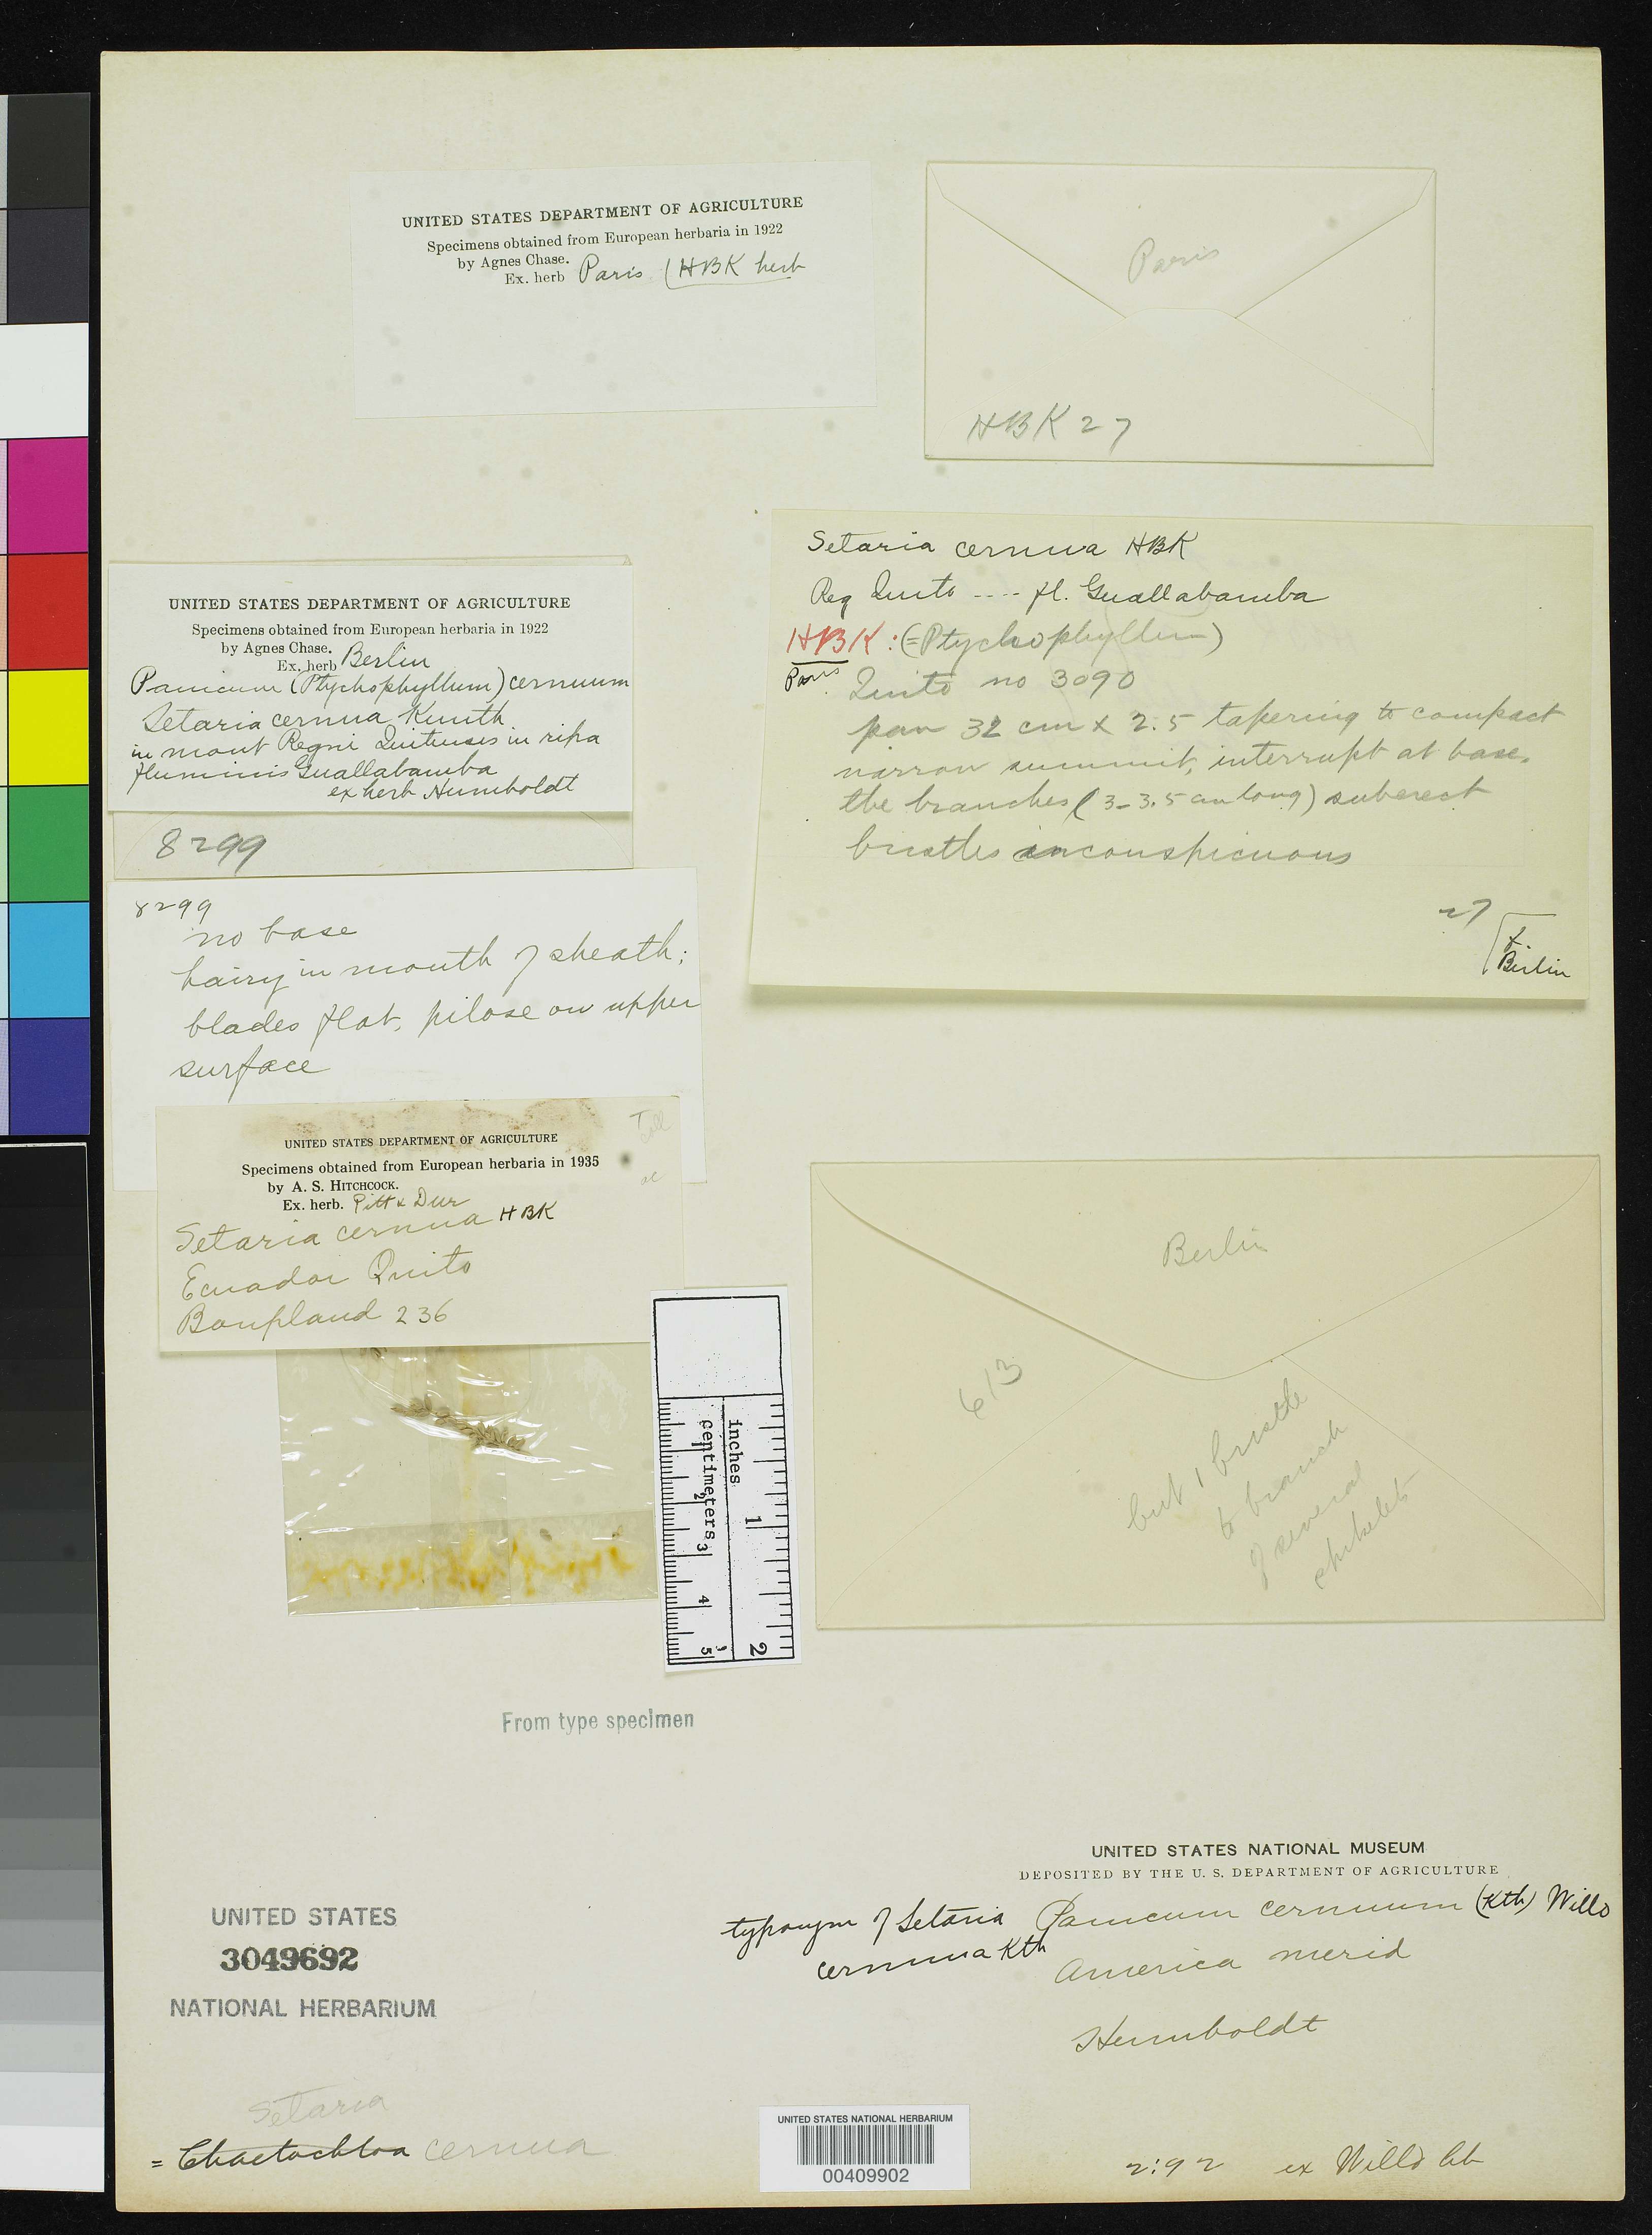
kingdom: Plantae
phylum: Tracheophyta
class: Liliopsida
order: Poales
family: Poaceae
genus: Setaria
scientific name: Setaria cernua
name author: Kunth in Humb.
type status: Type Fragment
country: Ecuador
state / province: Pichincha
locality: Quito, Guallabamba River.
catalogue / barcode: US 3049692